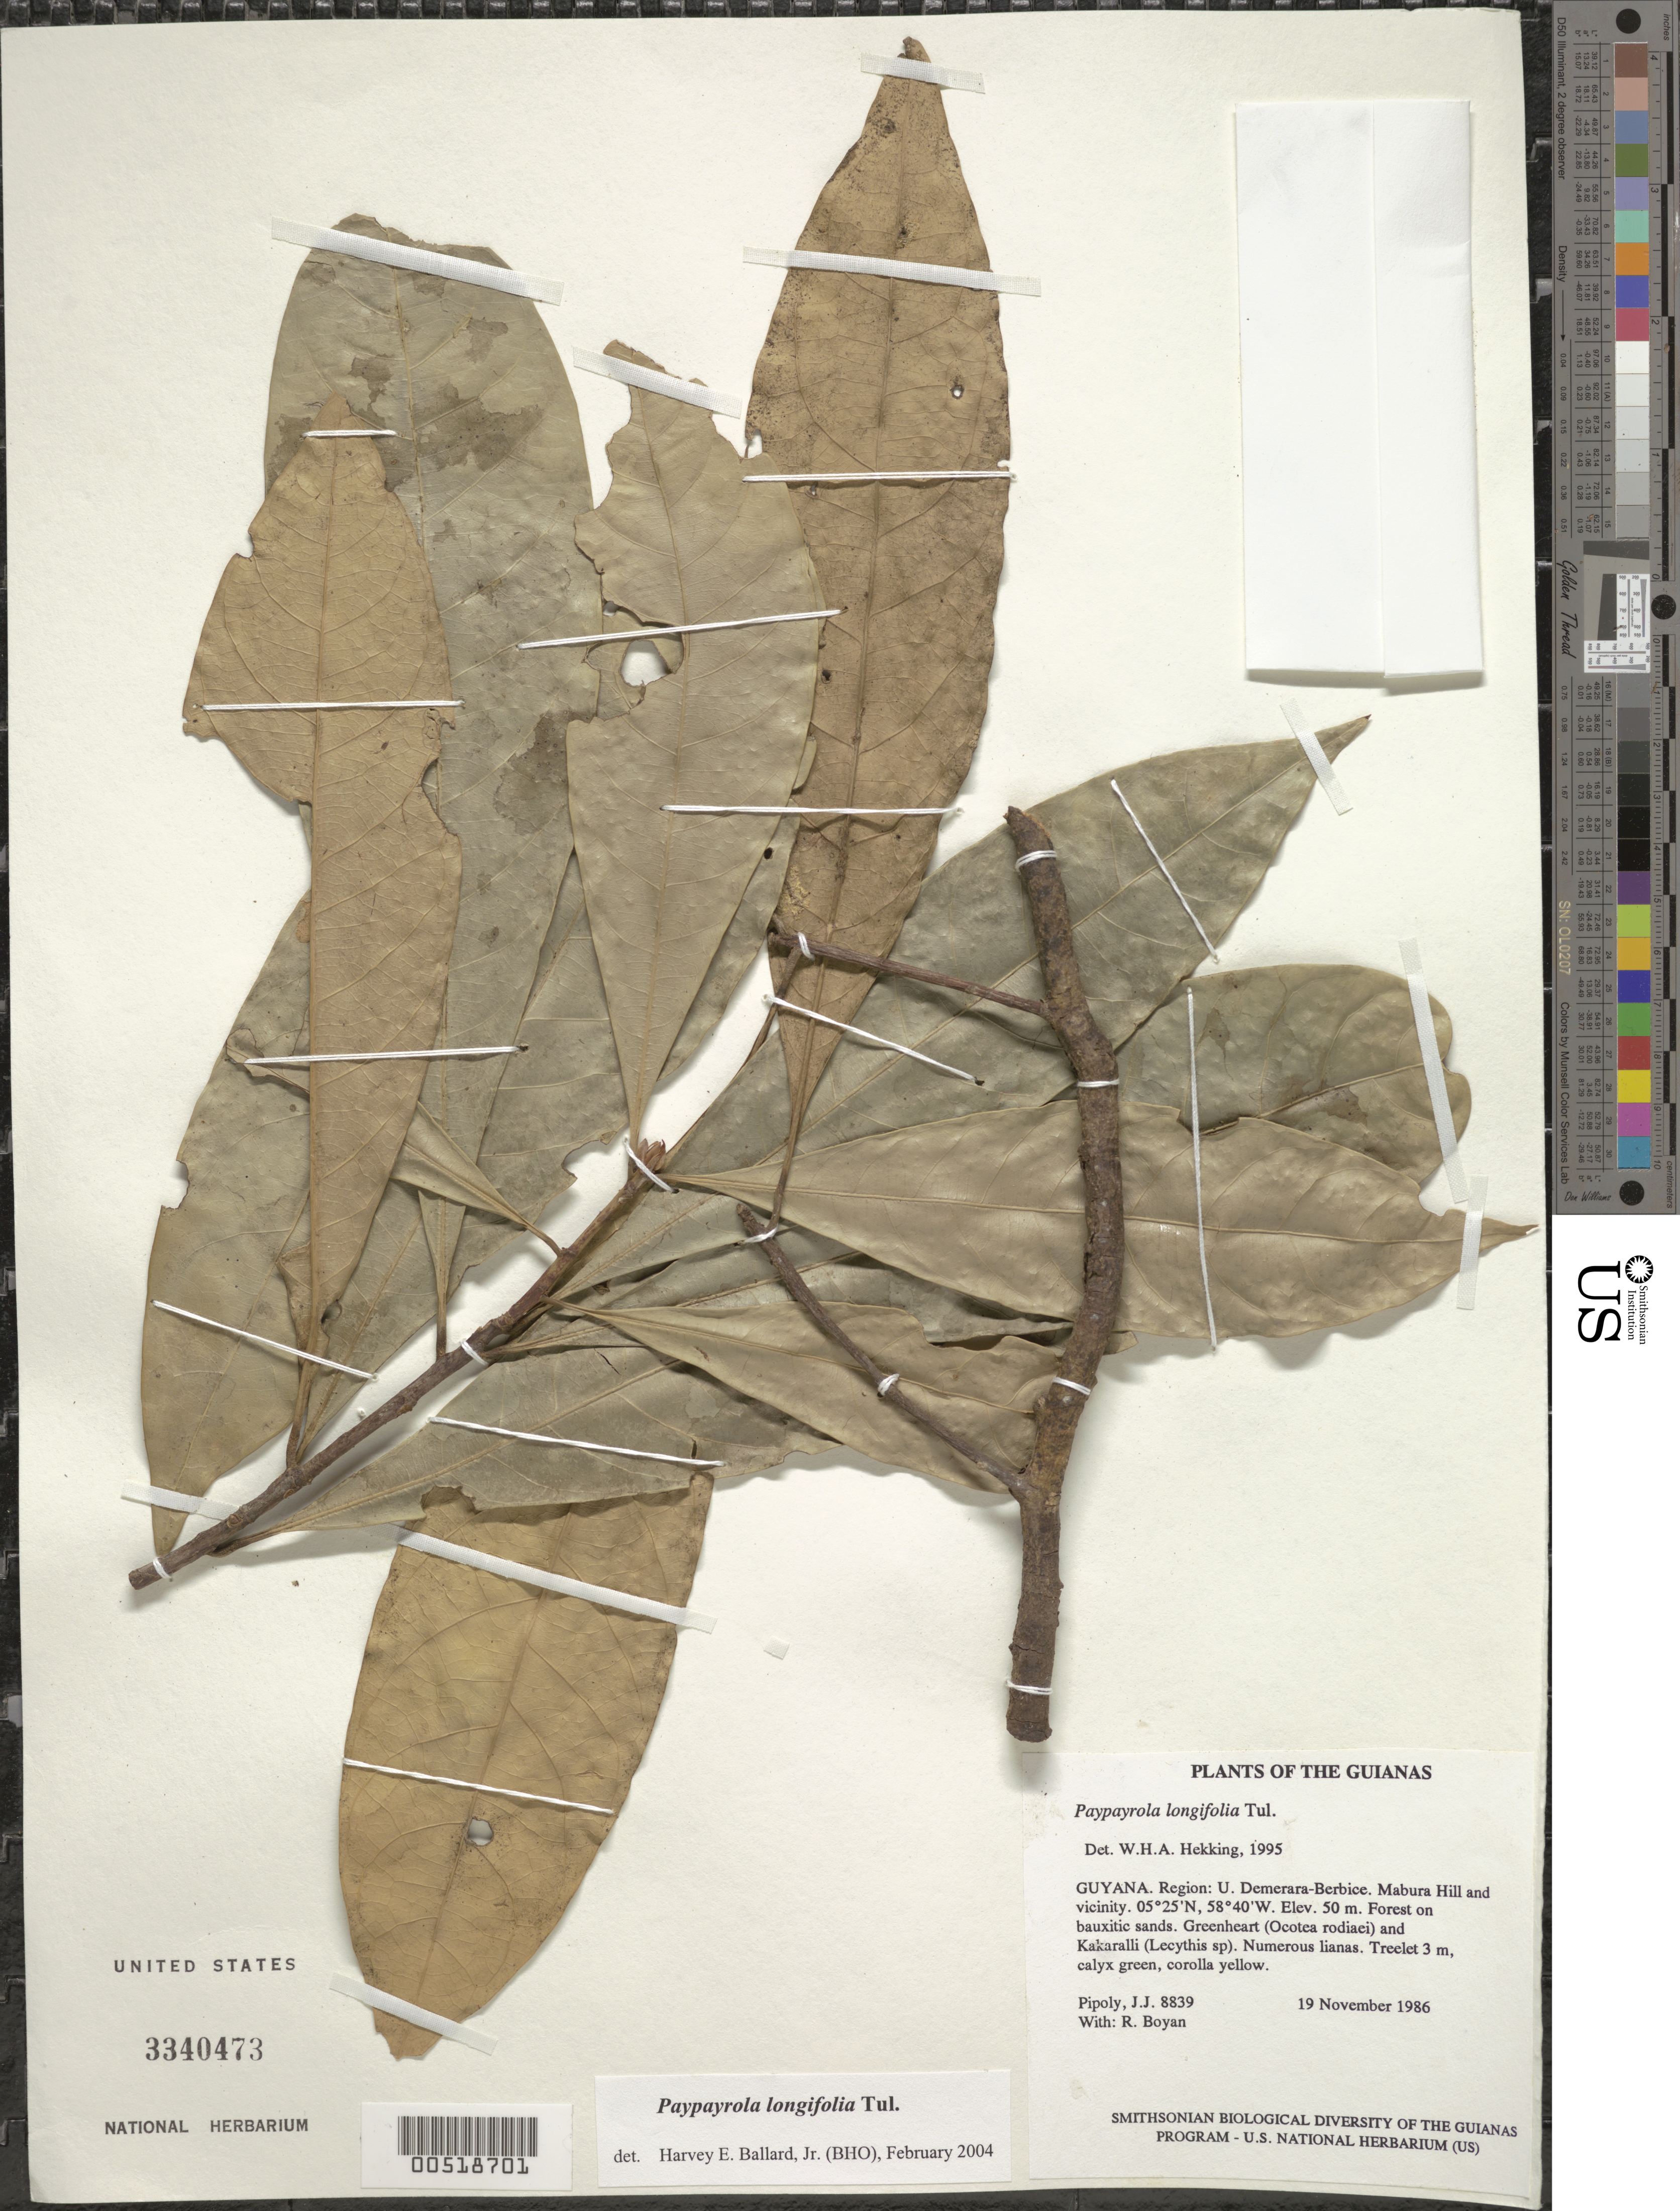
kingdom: Plantae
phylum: Tracheophyta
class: Magnoliopsida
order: Malpighiales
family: Violaceae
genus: Paypayrola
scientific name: Paypayrola longifolia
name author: Tul.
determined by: Ballard, Harvey E.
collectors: J. J. Pipoly & R. Boyan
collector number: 8839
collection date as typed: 19 November 1986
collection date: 1986-11-19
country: Guyana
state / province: U. Demerara-Berbice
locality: Mabura Hill and vicinity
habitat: Forest on bauxitic sands. Greenheart (Ocotea rodiaei) and Kakaralli (Lecythis sp). Numerous lianas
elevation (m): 50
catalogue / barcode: US 3340473